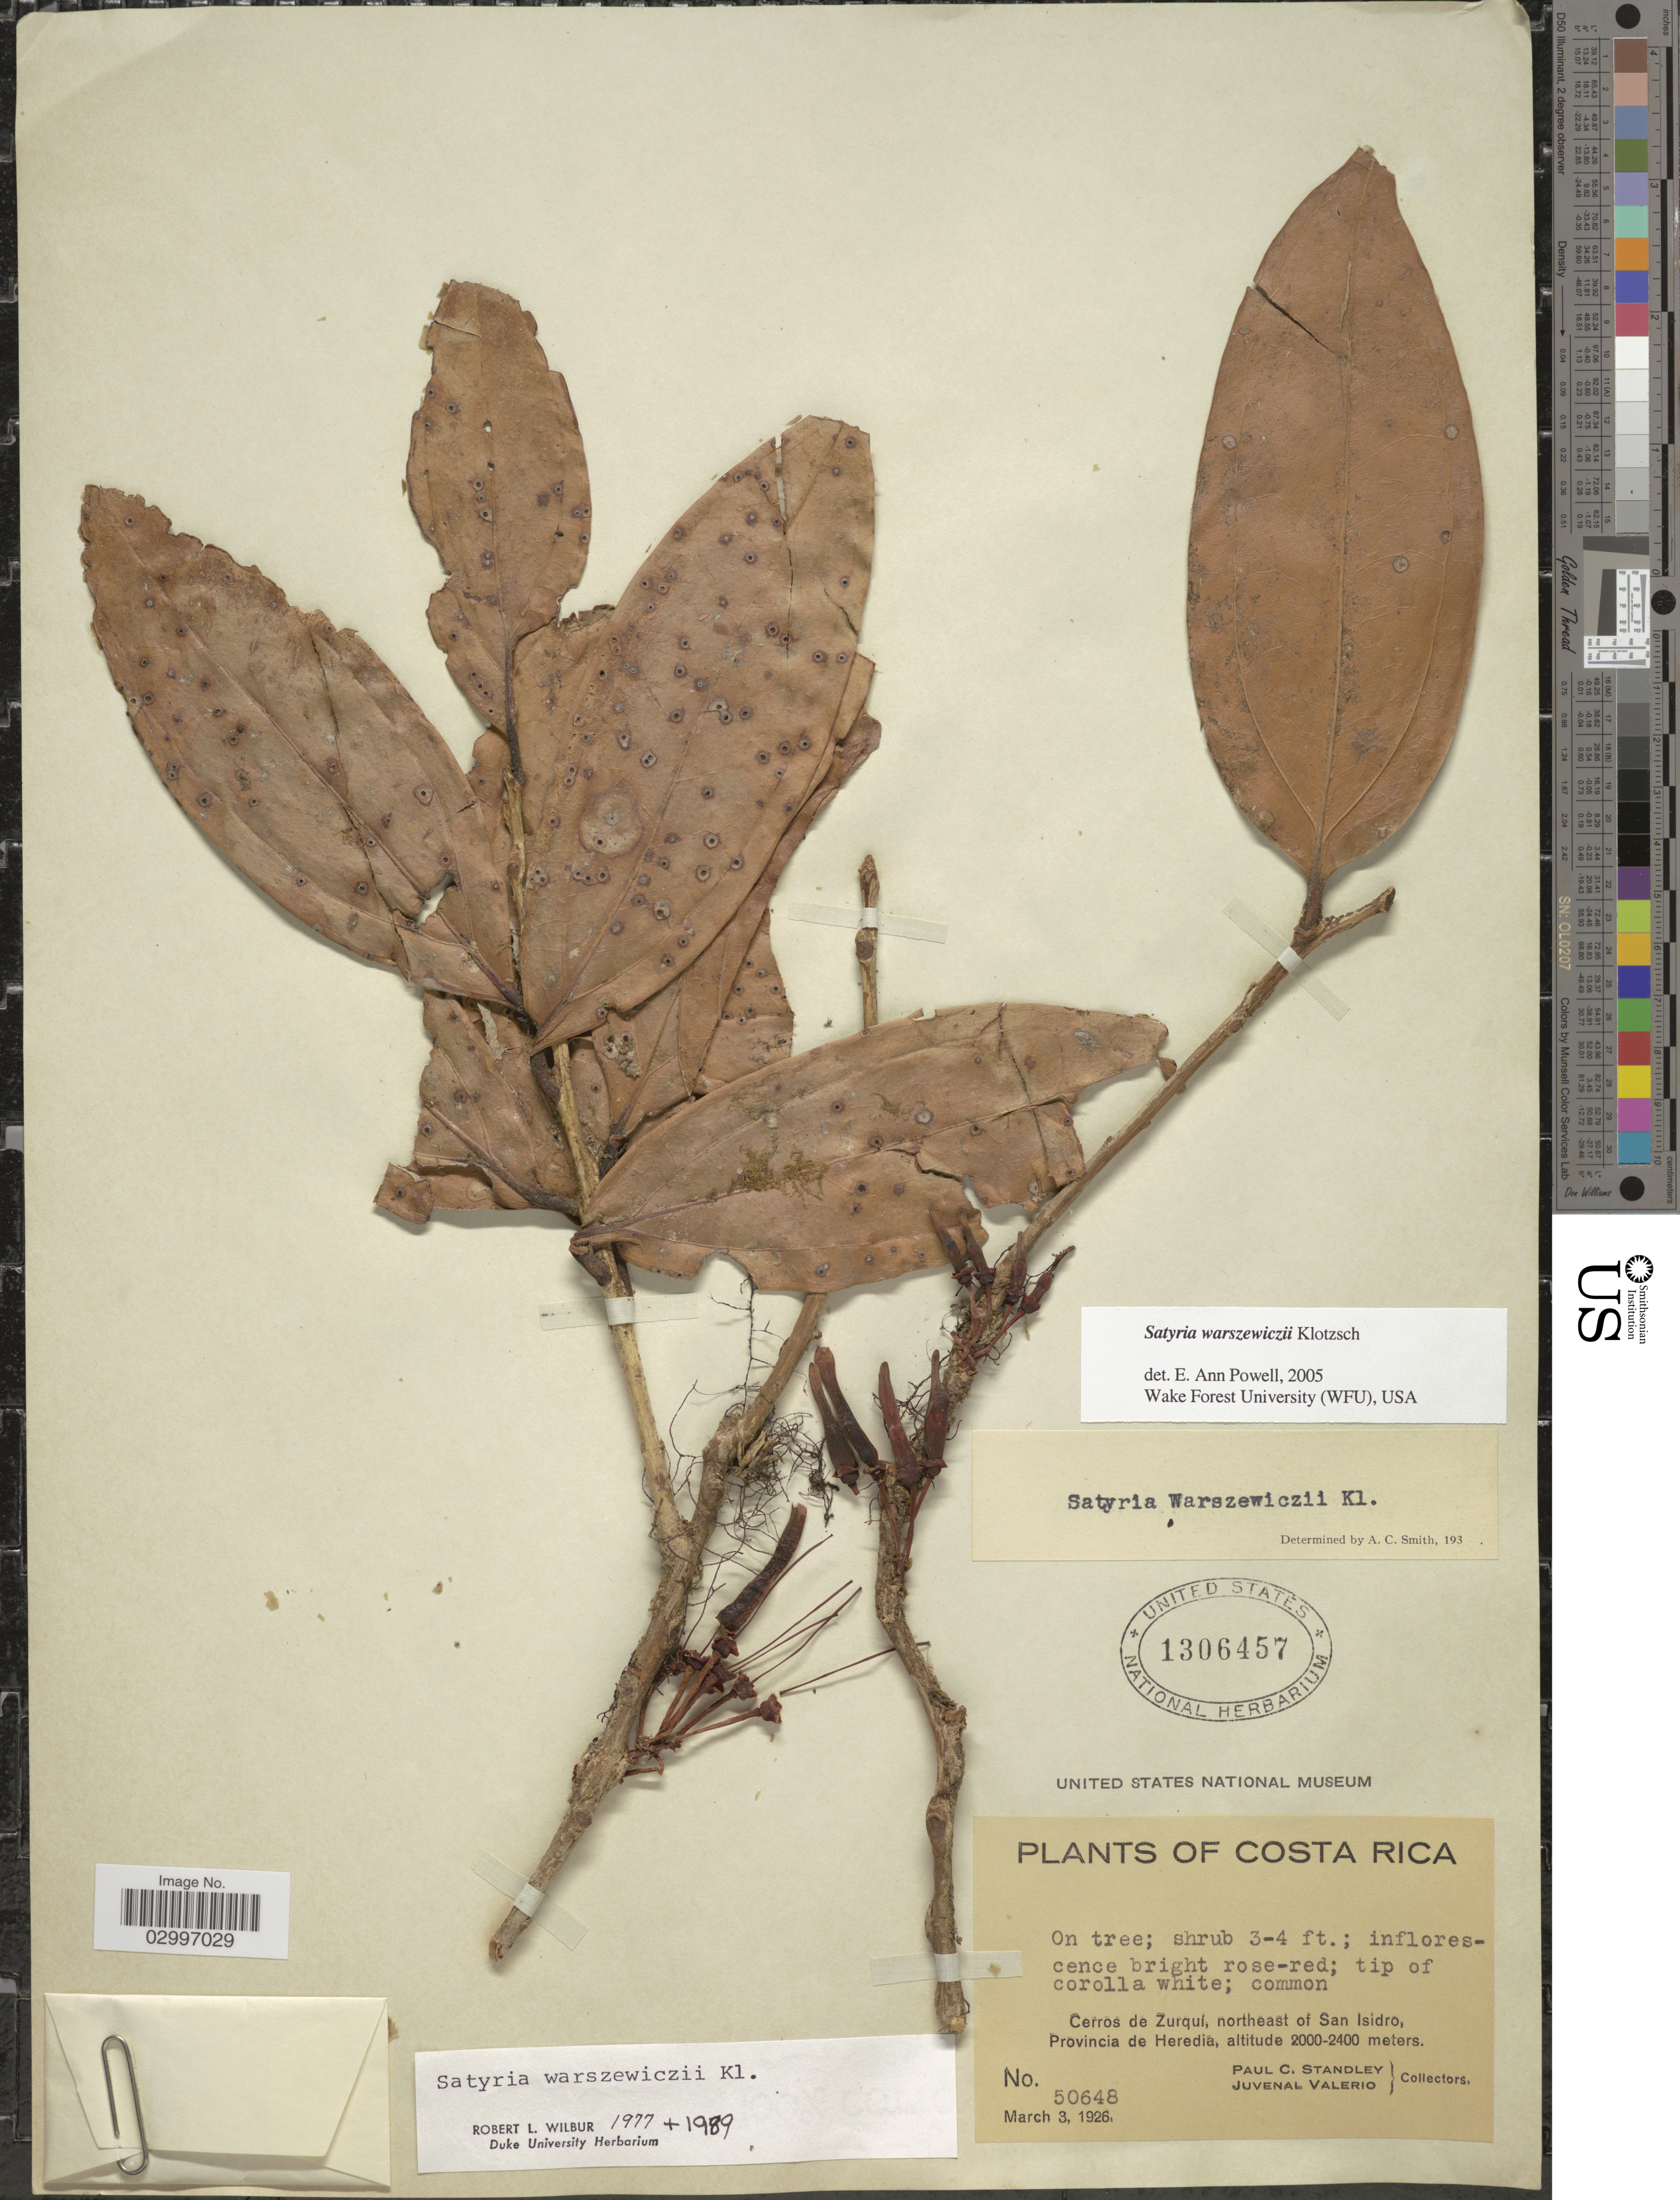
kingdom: Plantae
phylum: Tracheophyta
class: Magnoliopsida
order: Ericales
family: Ericaceae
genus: Satyria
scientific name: Satyria warszewiczii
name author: Klotzsch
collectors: P. C. Standley & J. Valerio R.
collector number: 50648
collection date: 1926-03-03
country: Costa Rica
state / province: Heredia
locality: Cerros de Zurqui, northeast of San Isidro.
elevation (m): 2000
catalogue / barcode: US 1306457